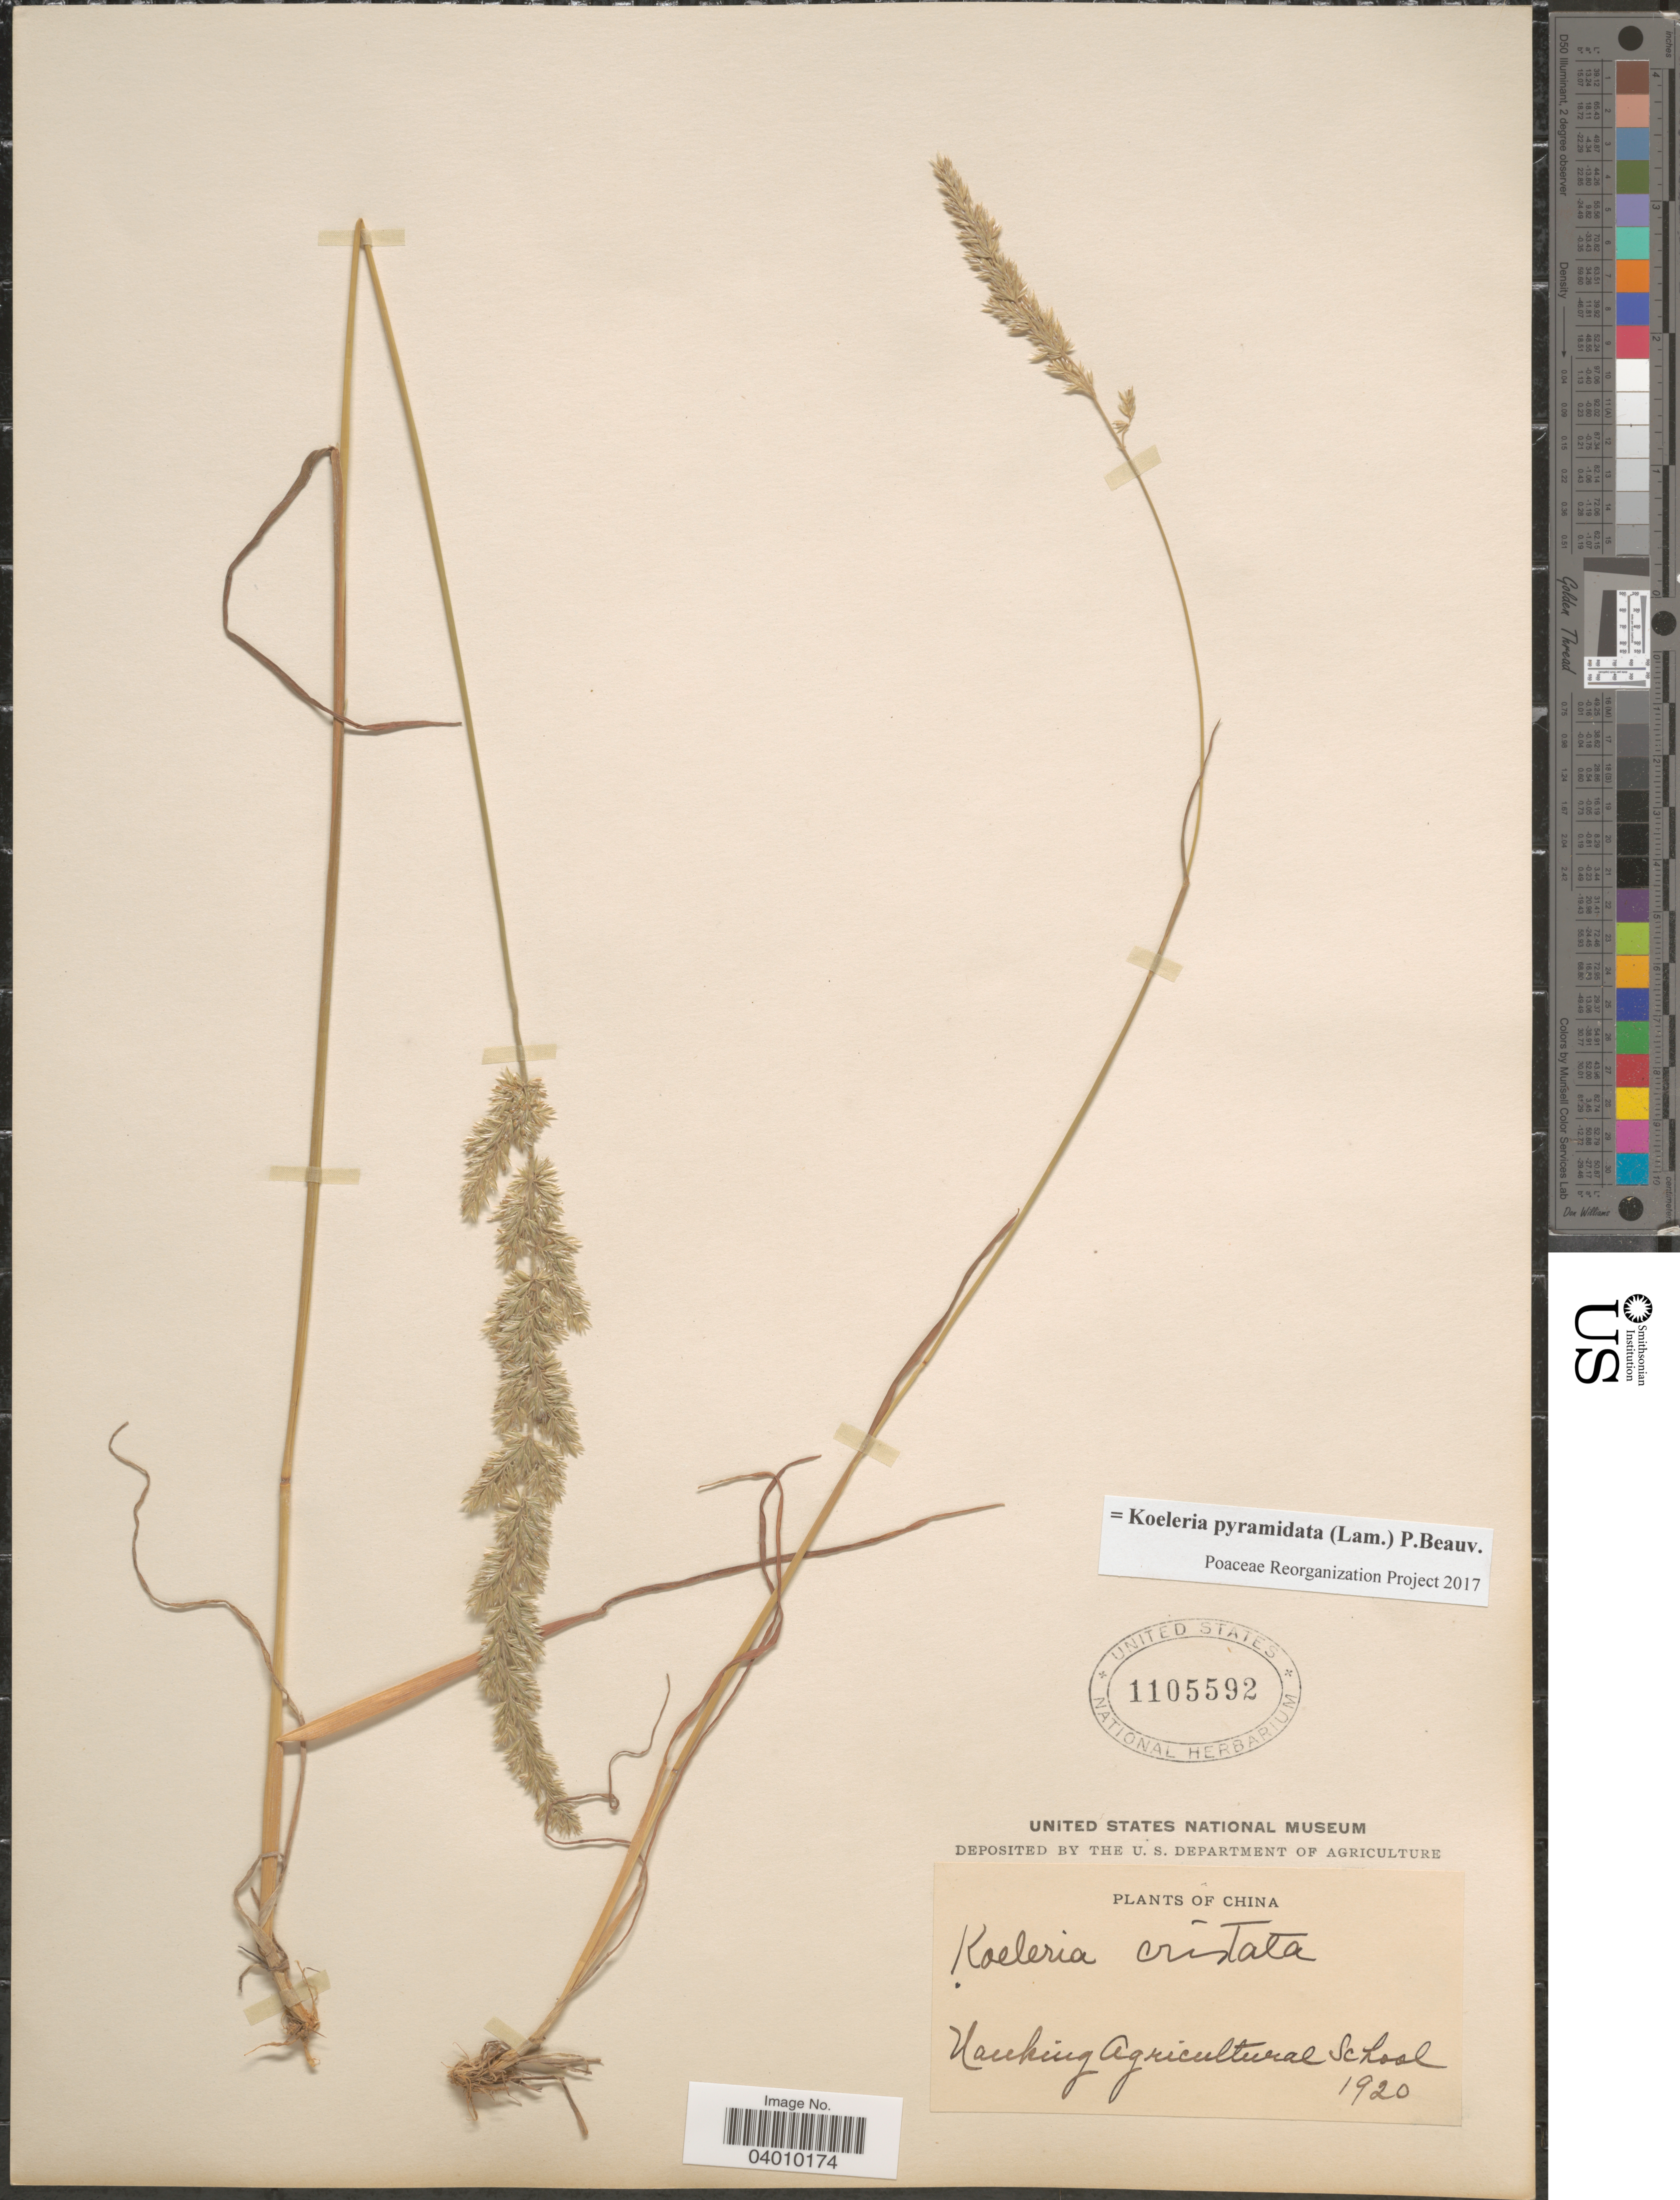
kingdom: Plantae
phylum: Tracheophyta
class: Liliopsida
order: Poales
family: Poaceae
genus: Koeleria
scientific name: Koeleria pyramidata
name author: (Lam.) P. Beauv.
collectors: Nanking Agricultural School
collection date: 1920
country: China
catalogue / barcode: US 1105592